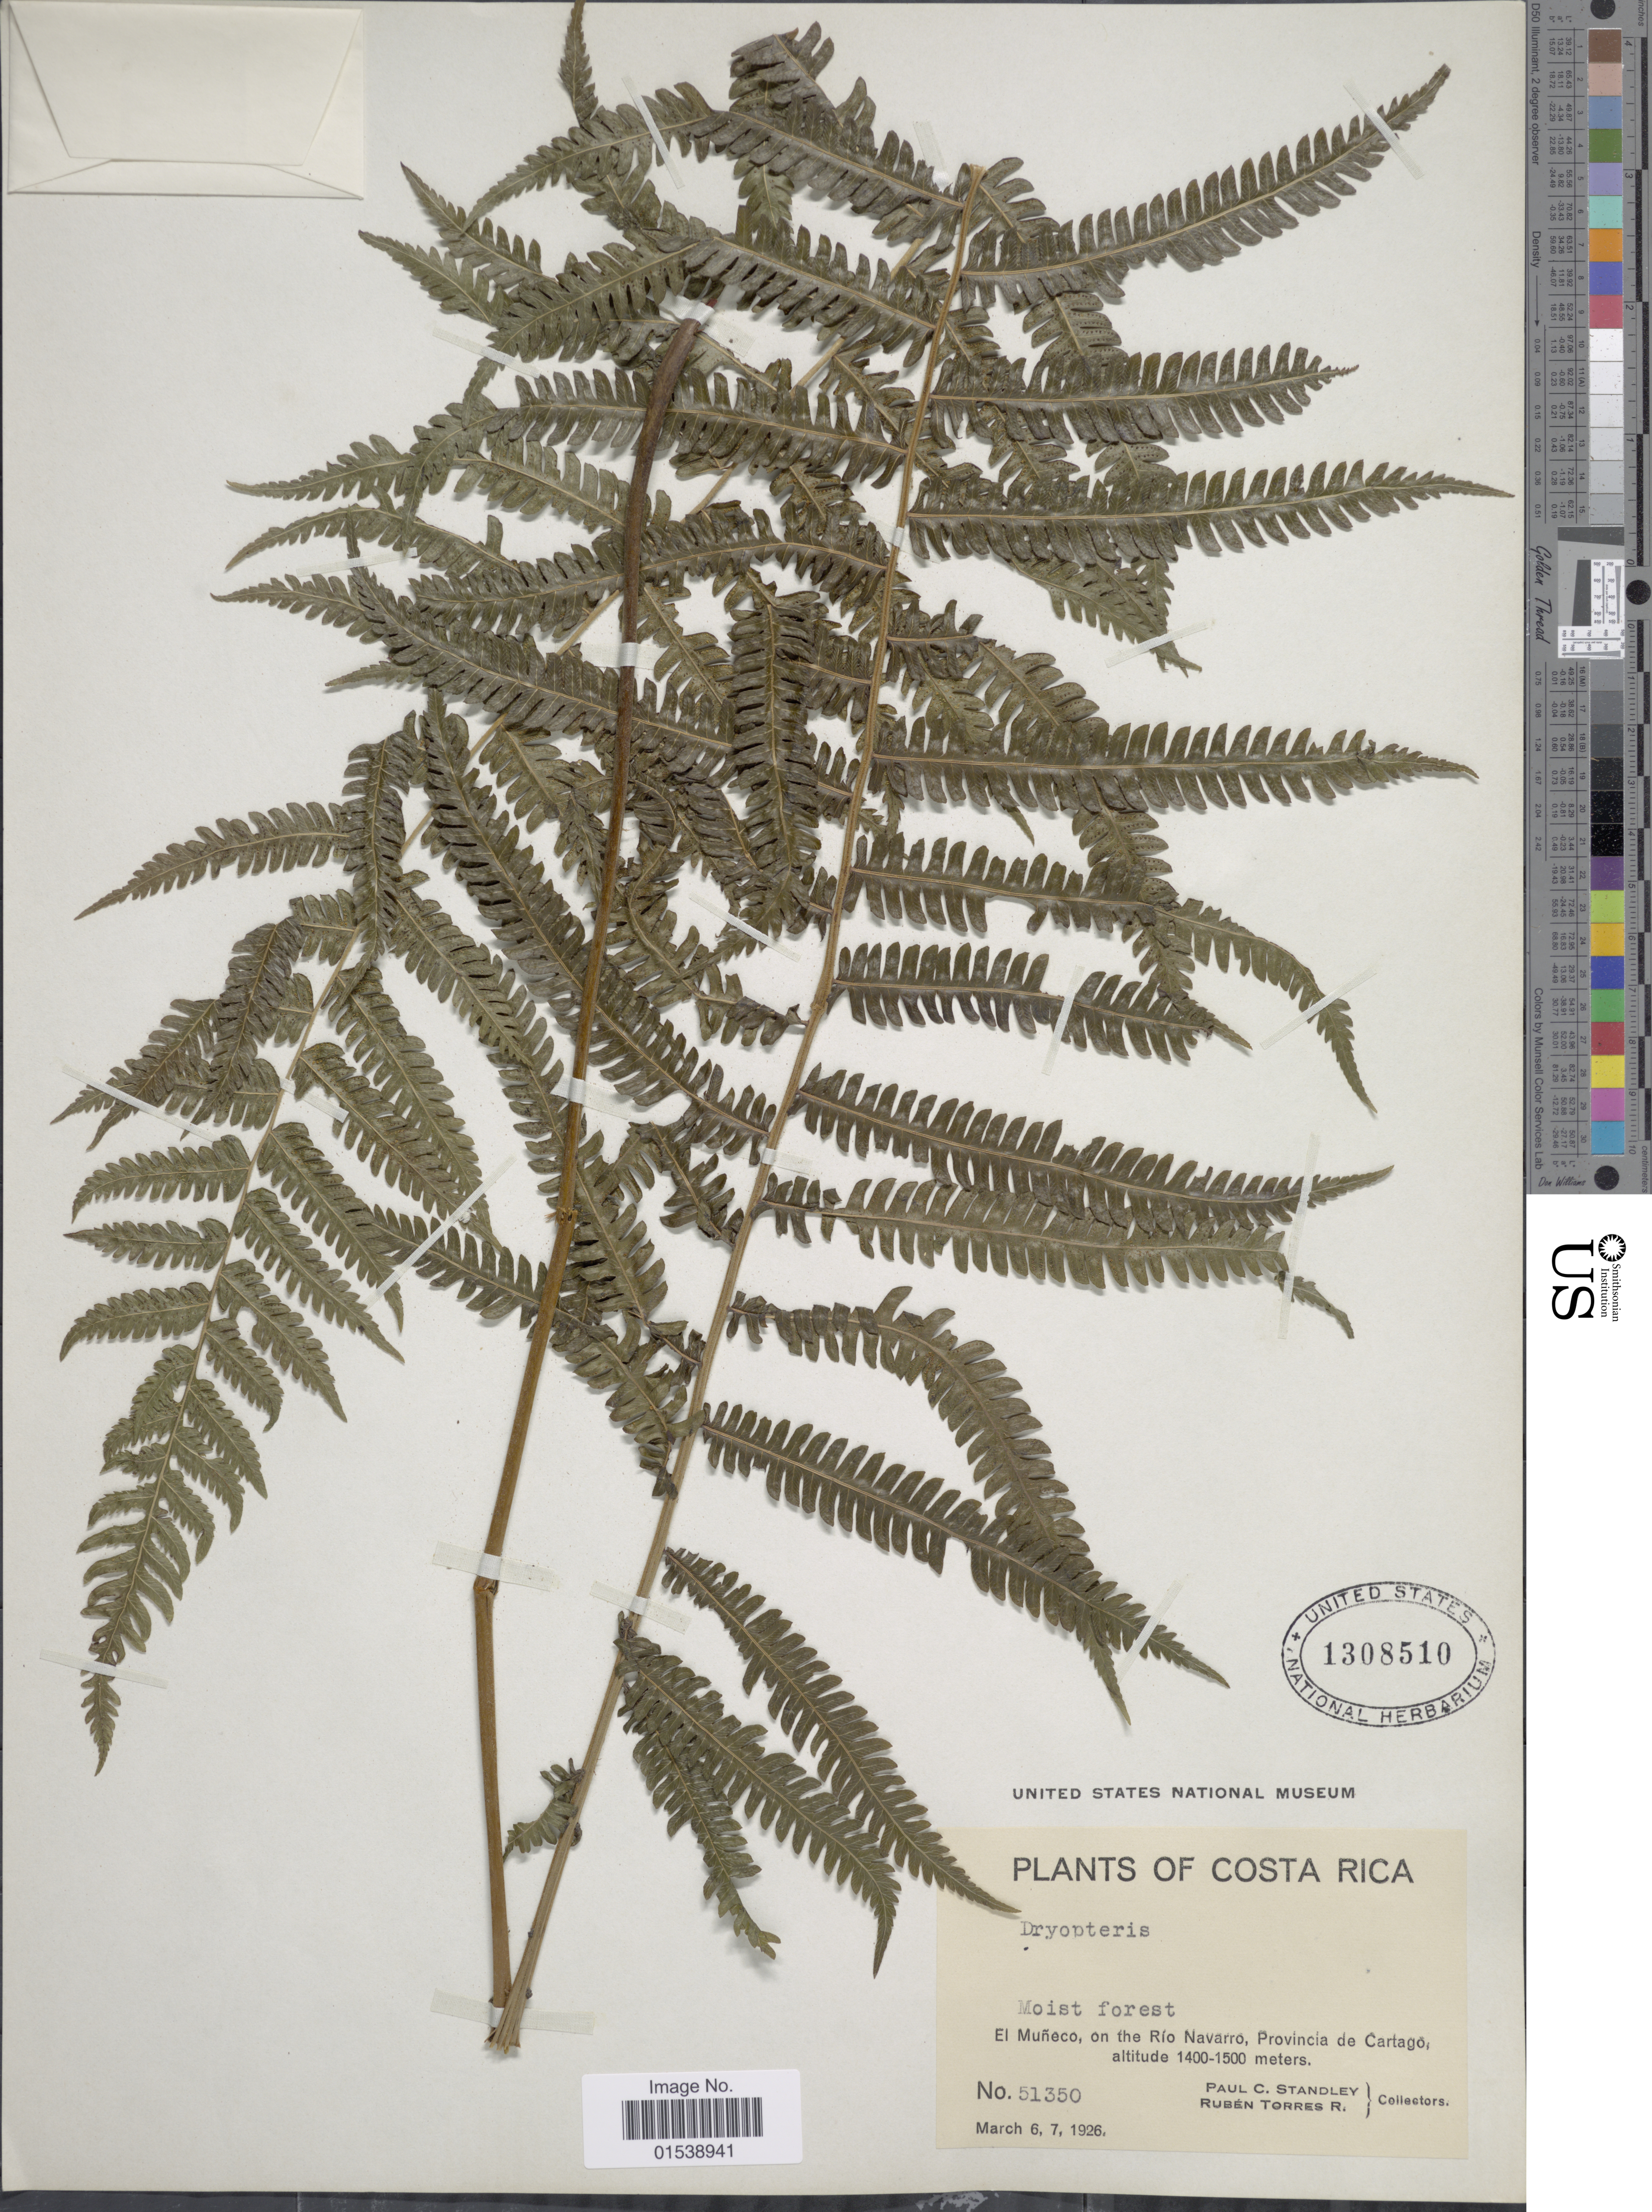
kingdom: Plantae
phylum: Tracheophyta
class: Polypodiopsida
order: Polypodiales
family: Thelypteridaceae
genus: Amauropelta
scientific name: Amauropelta rudis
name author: (Kunze) Pic. Serm.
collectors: P. C. Standley & R. Torres Rojas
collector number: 51350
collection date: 1926-03-06/1926-03-07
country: Costa Rica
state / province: Cartago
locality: El Muneco, on the Rio Navarro, Provincia de Cartago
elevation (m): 1400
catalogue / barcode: US 1308210